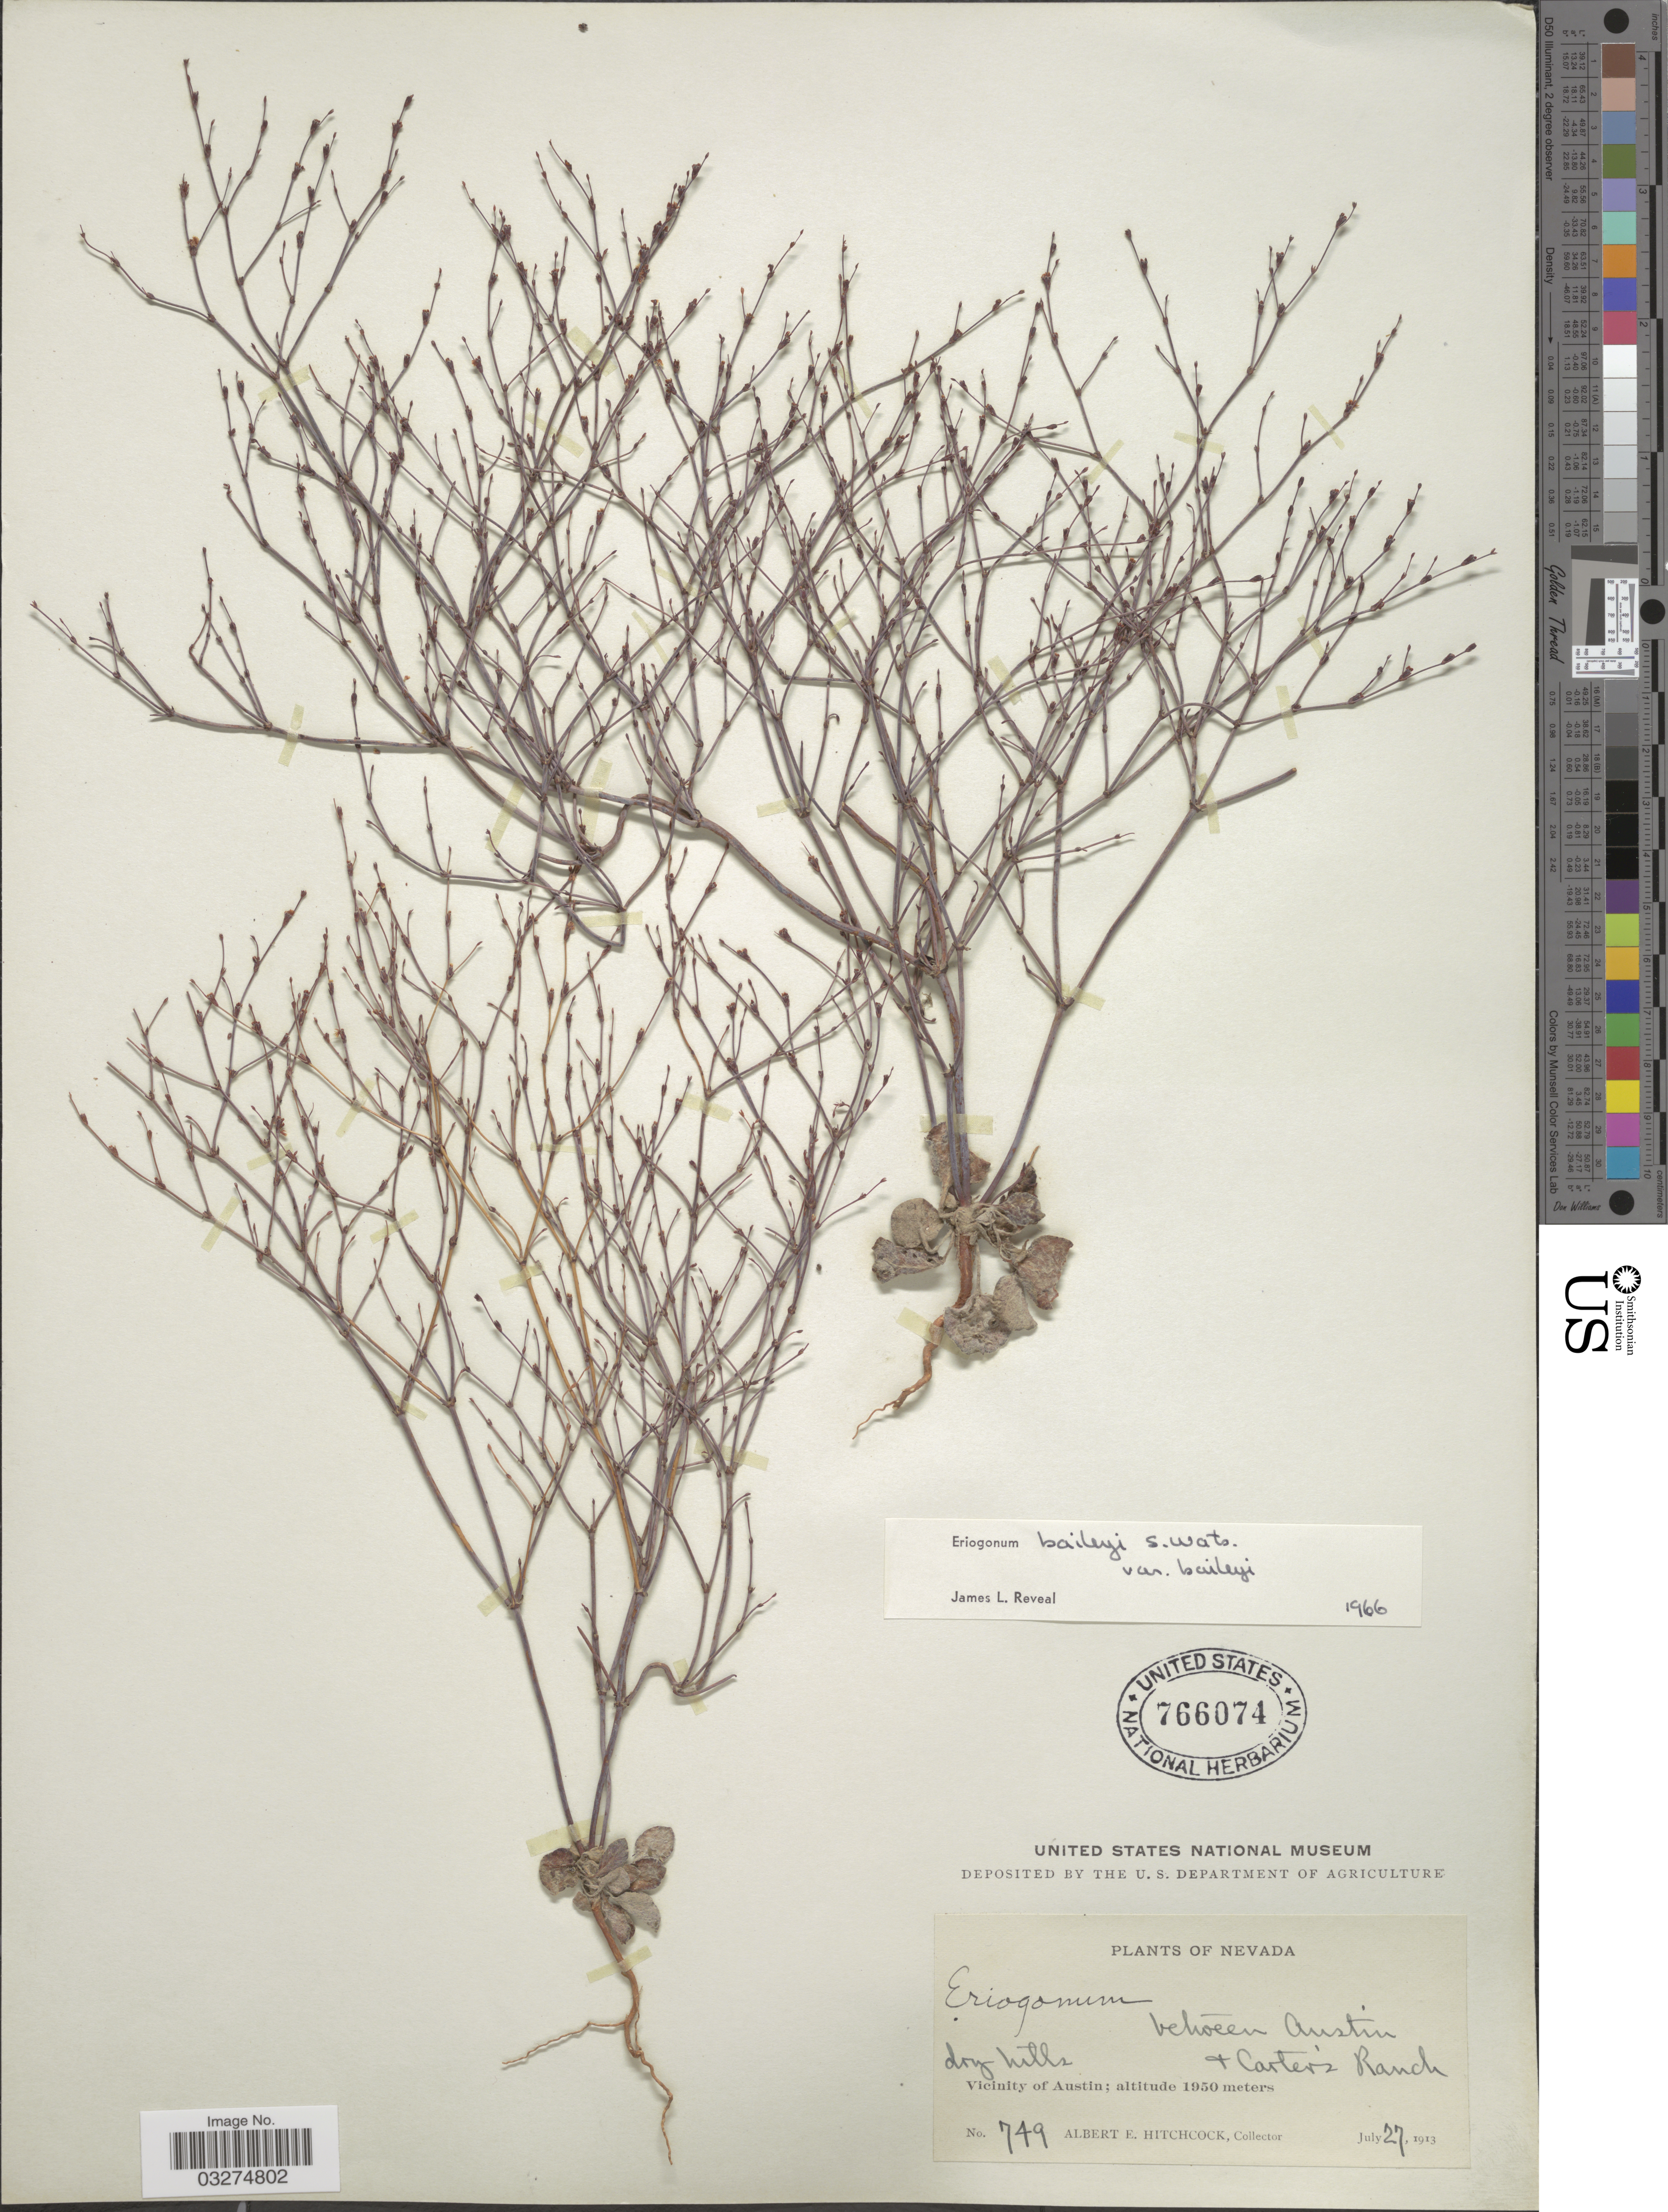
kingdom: Plantae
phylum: Tracheophyta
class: Magnoliopsida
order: Caryophyllales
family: Polygonaceae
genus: Eriogonum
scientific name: Eriogonum baileyi var. baileyi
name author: S. Watson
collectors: A. Hitchcock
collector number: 749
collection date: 1913-07-27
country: United States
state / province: Nevada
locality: Vicinity of Austin. Between Austin & Carter's Ranch.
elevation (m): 1950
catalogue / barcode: US 766074